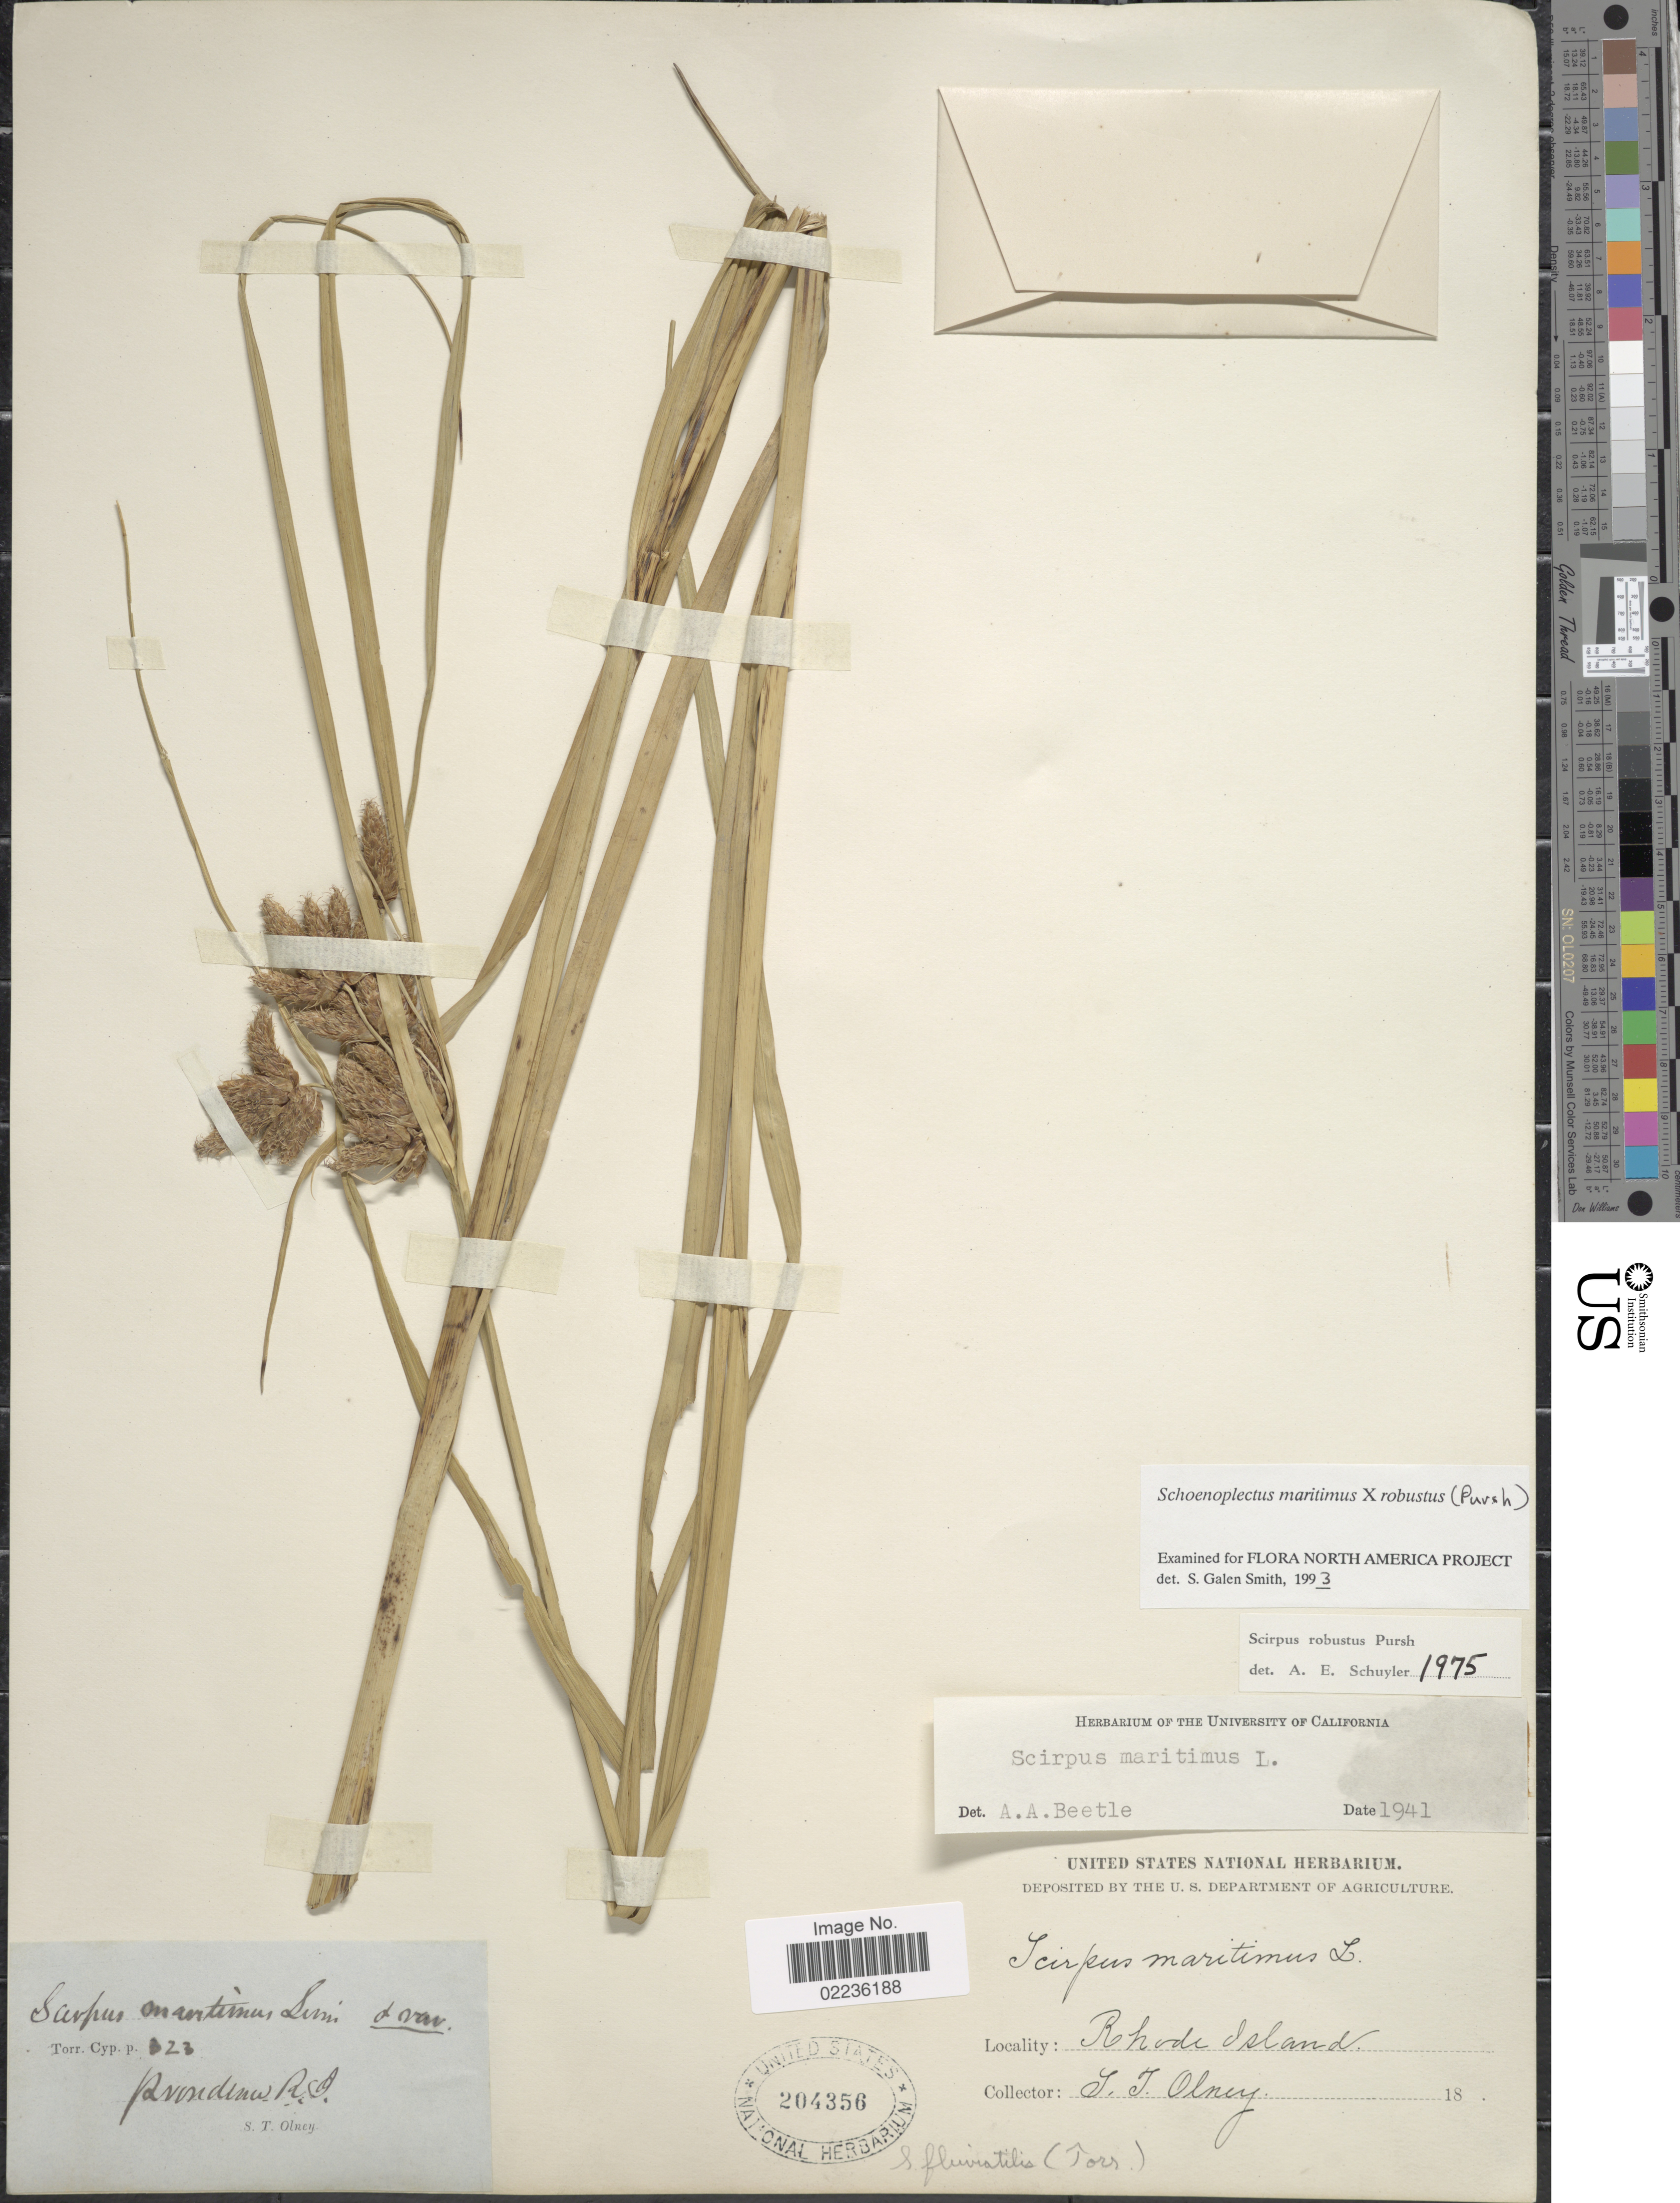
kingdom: Plantae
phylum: Tracheophyta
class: Liliopsida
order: Poales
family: Cyperaceae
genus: Bolboschoenus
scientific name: Bolboschoenus maritimus x robustus sensu S.G. Sm.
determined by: Strong, Mark T., (BOT), Smithsonian Institution - National Museum of Natural History (UNITED STATES)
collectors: S. Olney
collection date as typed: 18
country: United States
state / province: Rhode Island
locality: Providence, R. I.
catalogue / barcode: US 204356